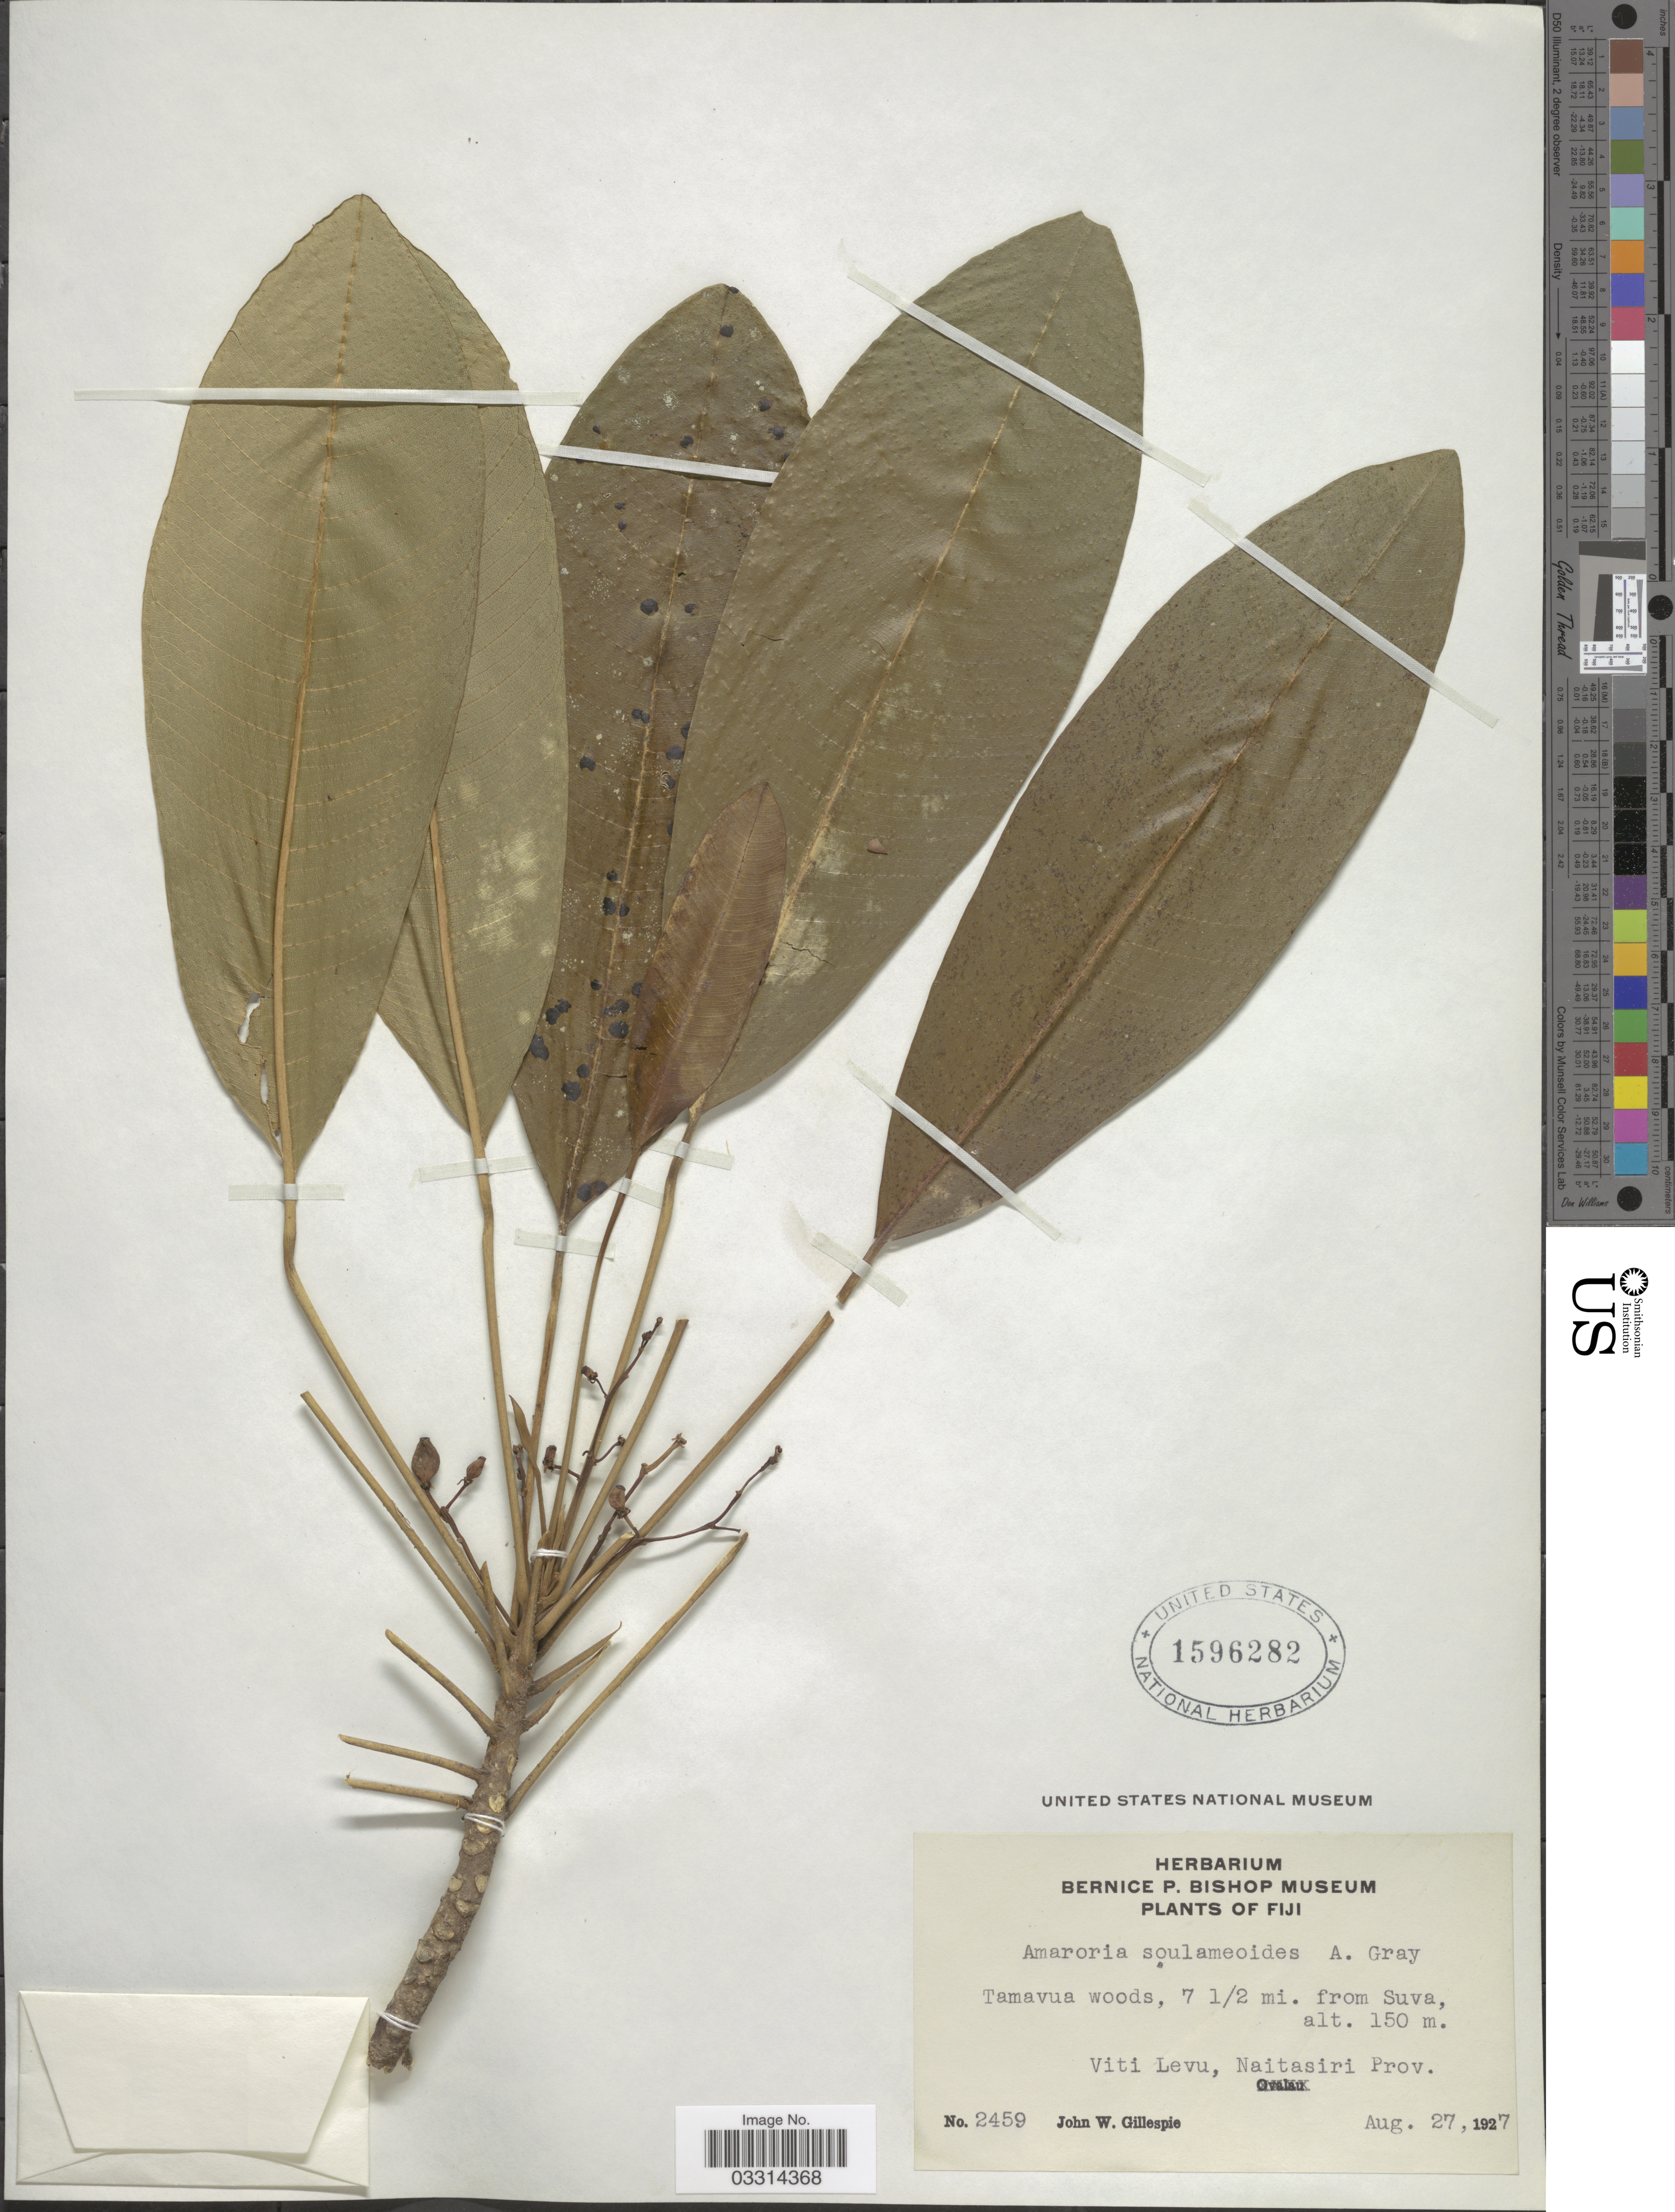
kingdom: Plantae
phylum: Tracheophyta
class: Magnoliopsida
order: Sapindales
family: Simaroubaceae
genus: Soulamea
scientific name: Soulamea soulameoides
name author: (A. Gray) Noot.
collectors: J. W. Gillespie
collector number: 2459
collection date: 1927-08-27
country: Fiji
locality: Tamavua woods, 7 ½ mi. from Suva. Viti Levu, Naitasiri Prov.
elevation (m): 150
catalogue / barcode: US 1596282